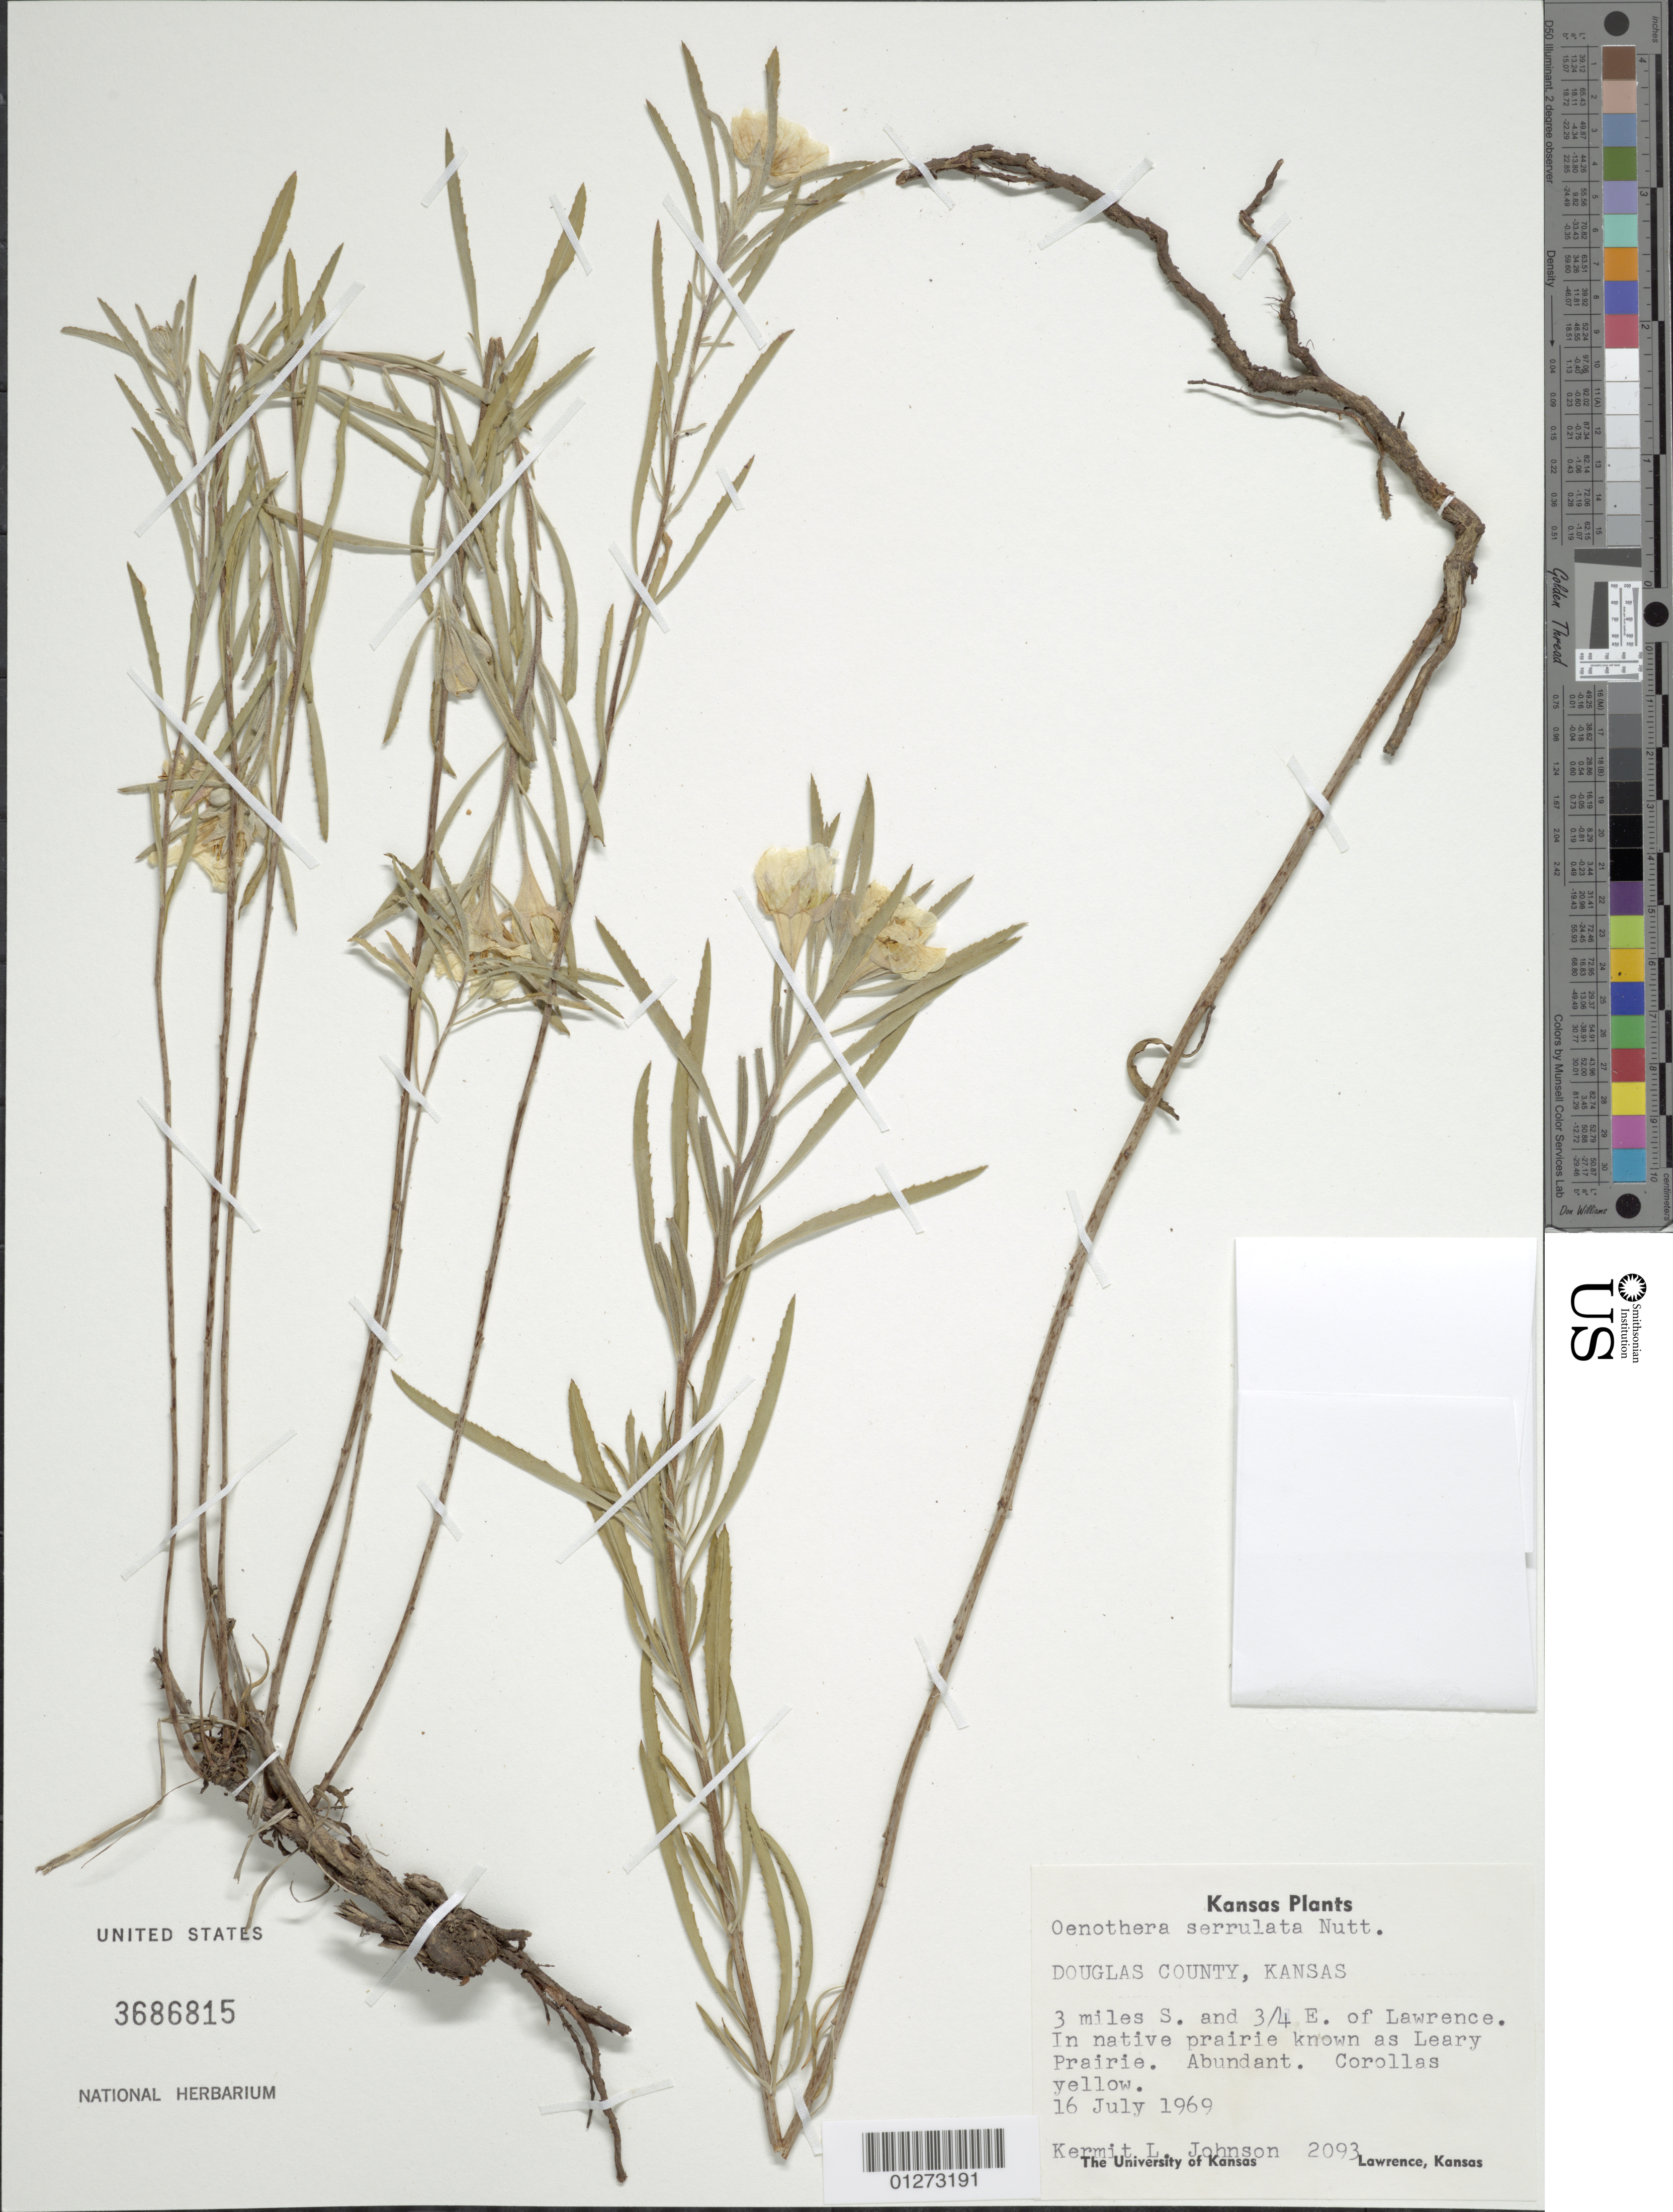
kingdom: Plantae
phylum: Tracheophyta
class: Magnoliopsida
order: Myrtales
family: Onagraceae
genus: Oenothera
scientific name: Oenothera serrulata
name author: Nutt.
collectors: K. L. Johnson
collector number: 2093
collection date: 1969-07-16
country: United States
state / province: Kansas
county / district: Douglas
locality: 3 miles S and 3/4 E of Lawrence.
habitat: Native prairie known as Leary Prairie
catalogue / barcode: US 3686815